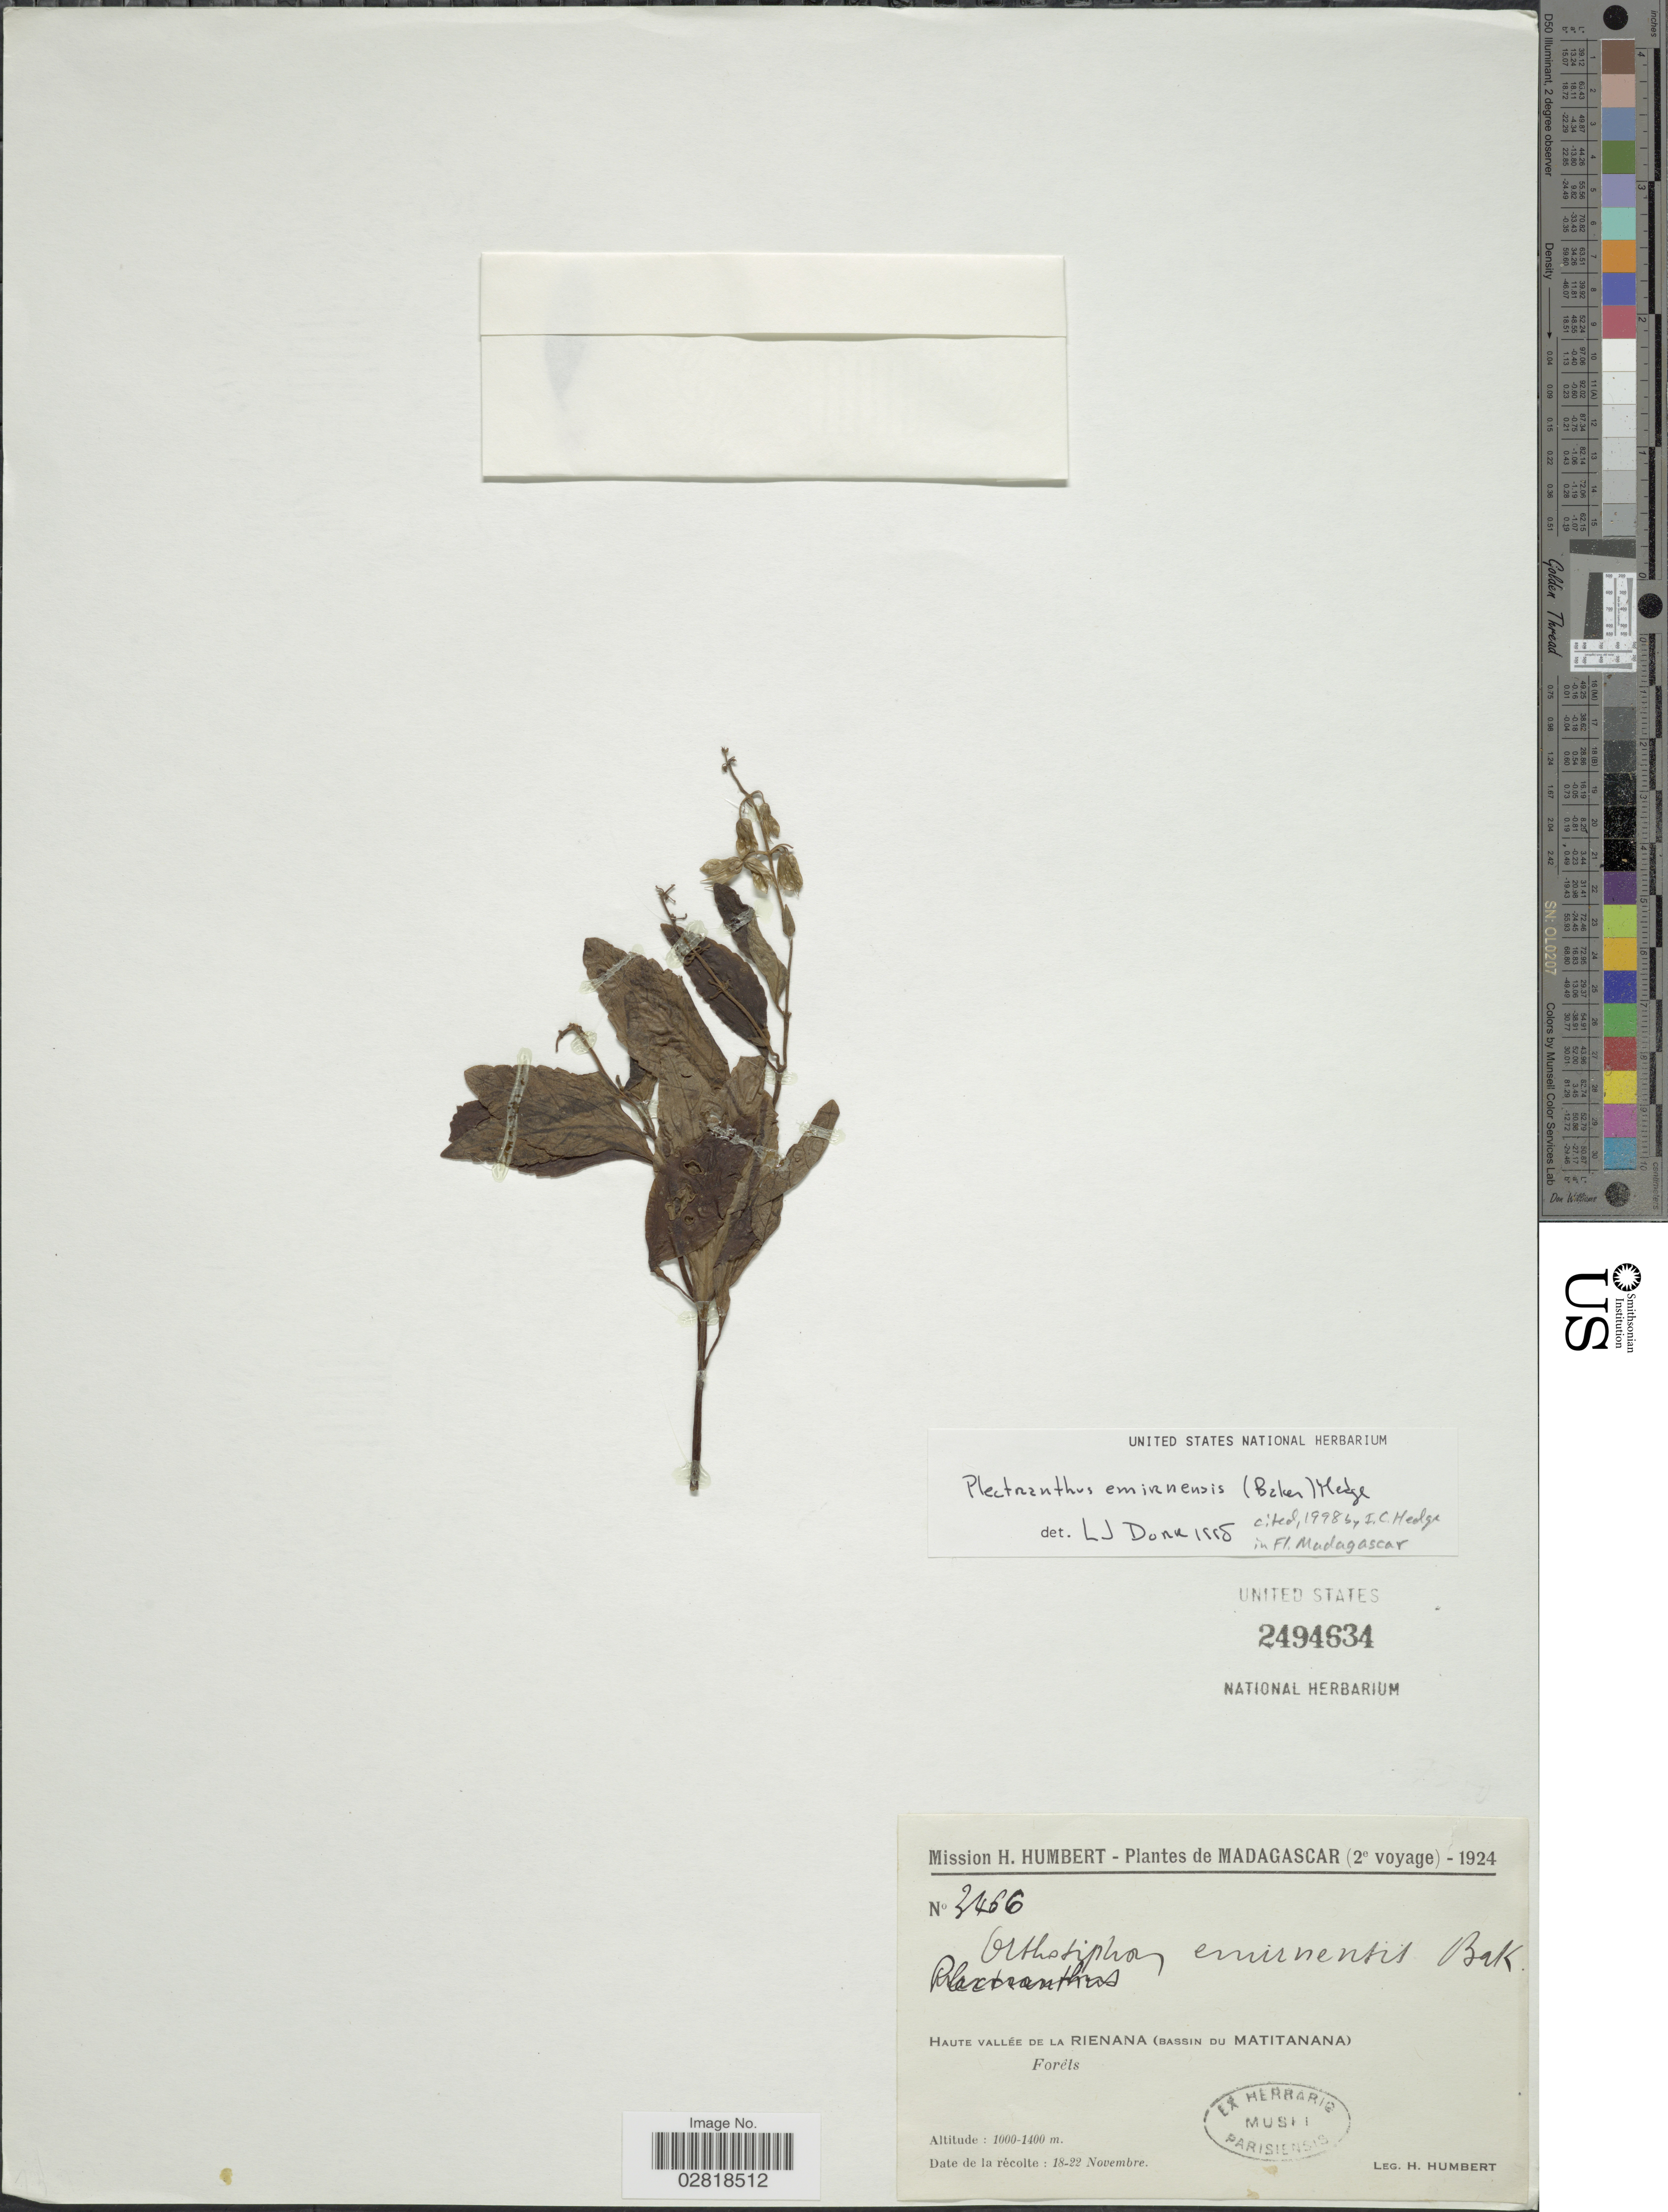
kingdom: Plantae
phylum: Tracheophyta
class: Magnoliopsida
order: Lamiales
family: Lamiaceae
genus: Plectranthus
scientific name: Plectranthus emirnensis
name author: (Baker) Hedge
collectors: H. Humbert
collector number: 3466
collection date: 1924-11-18/1924-11-22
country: Madagascar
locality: Haute vallée de la Rienana (bassin du Matitanana) Forêts.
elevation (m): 1000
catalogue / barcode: US 2494634